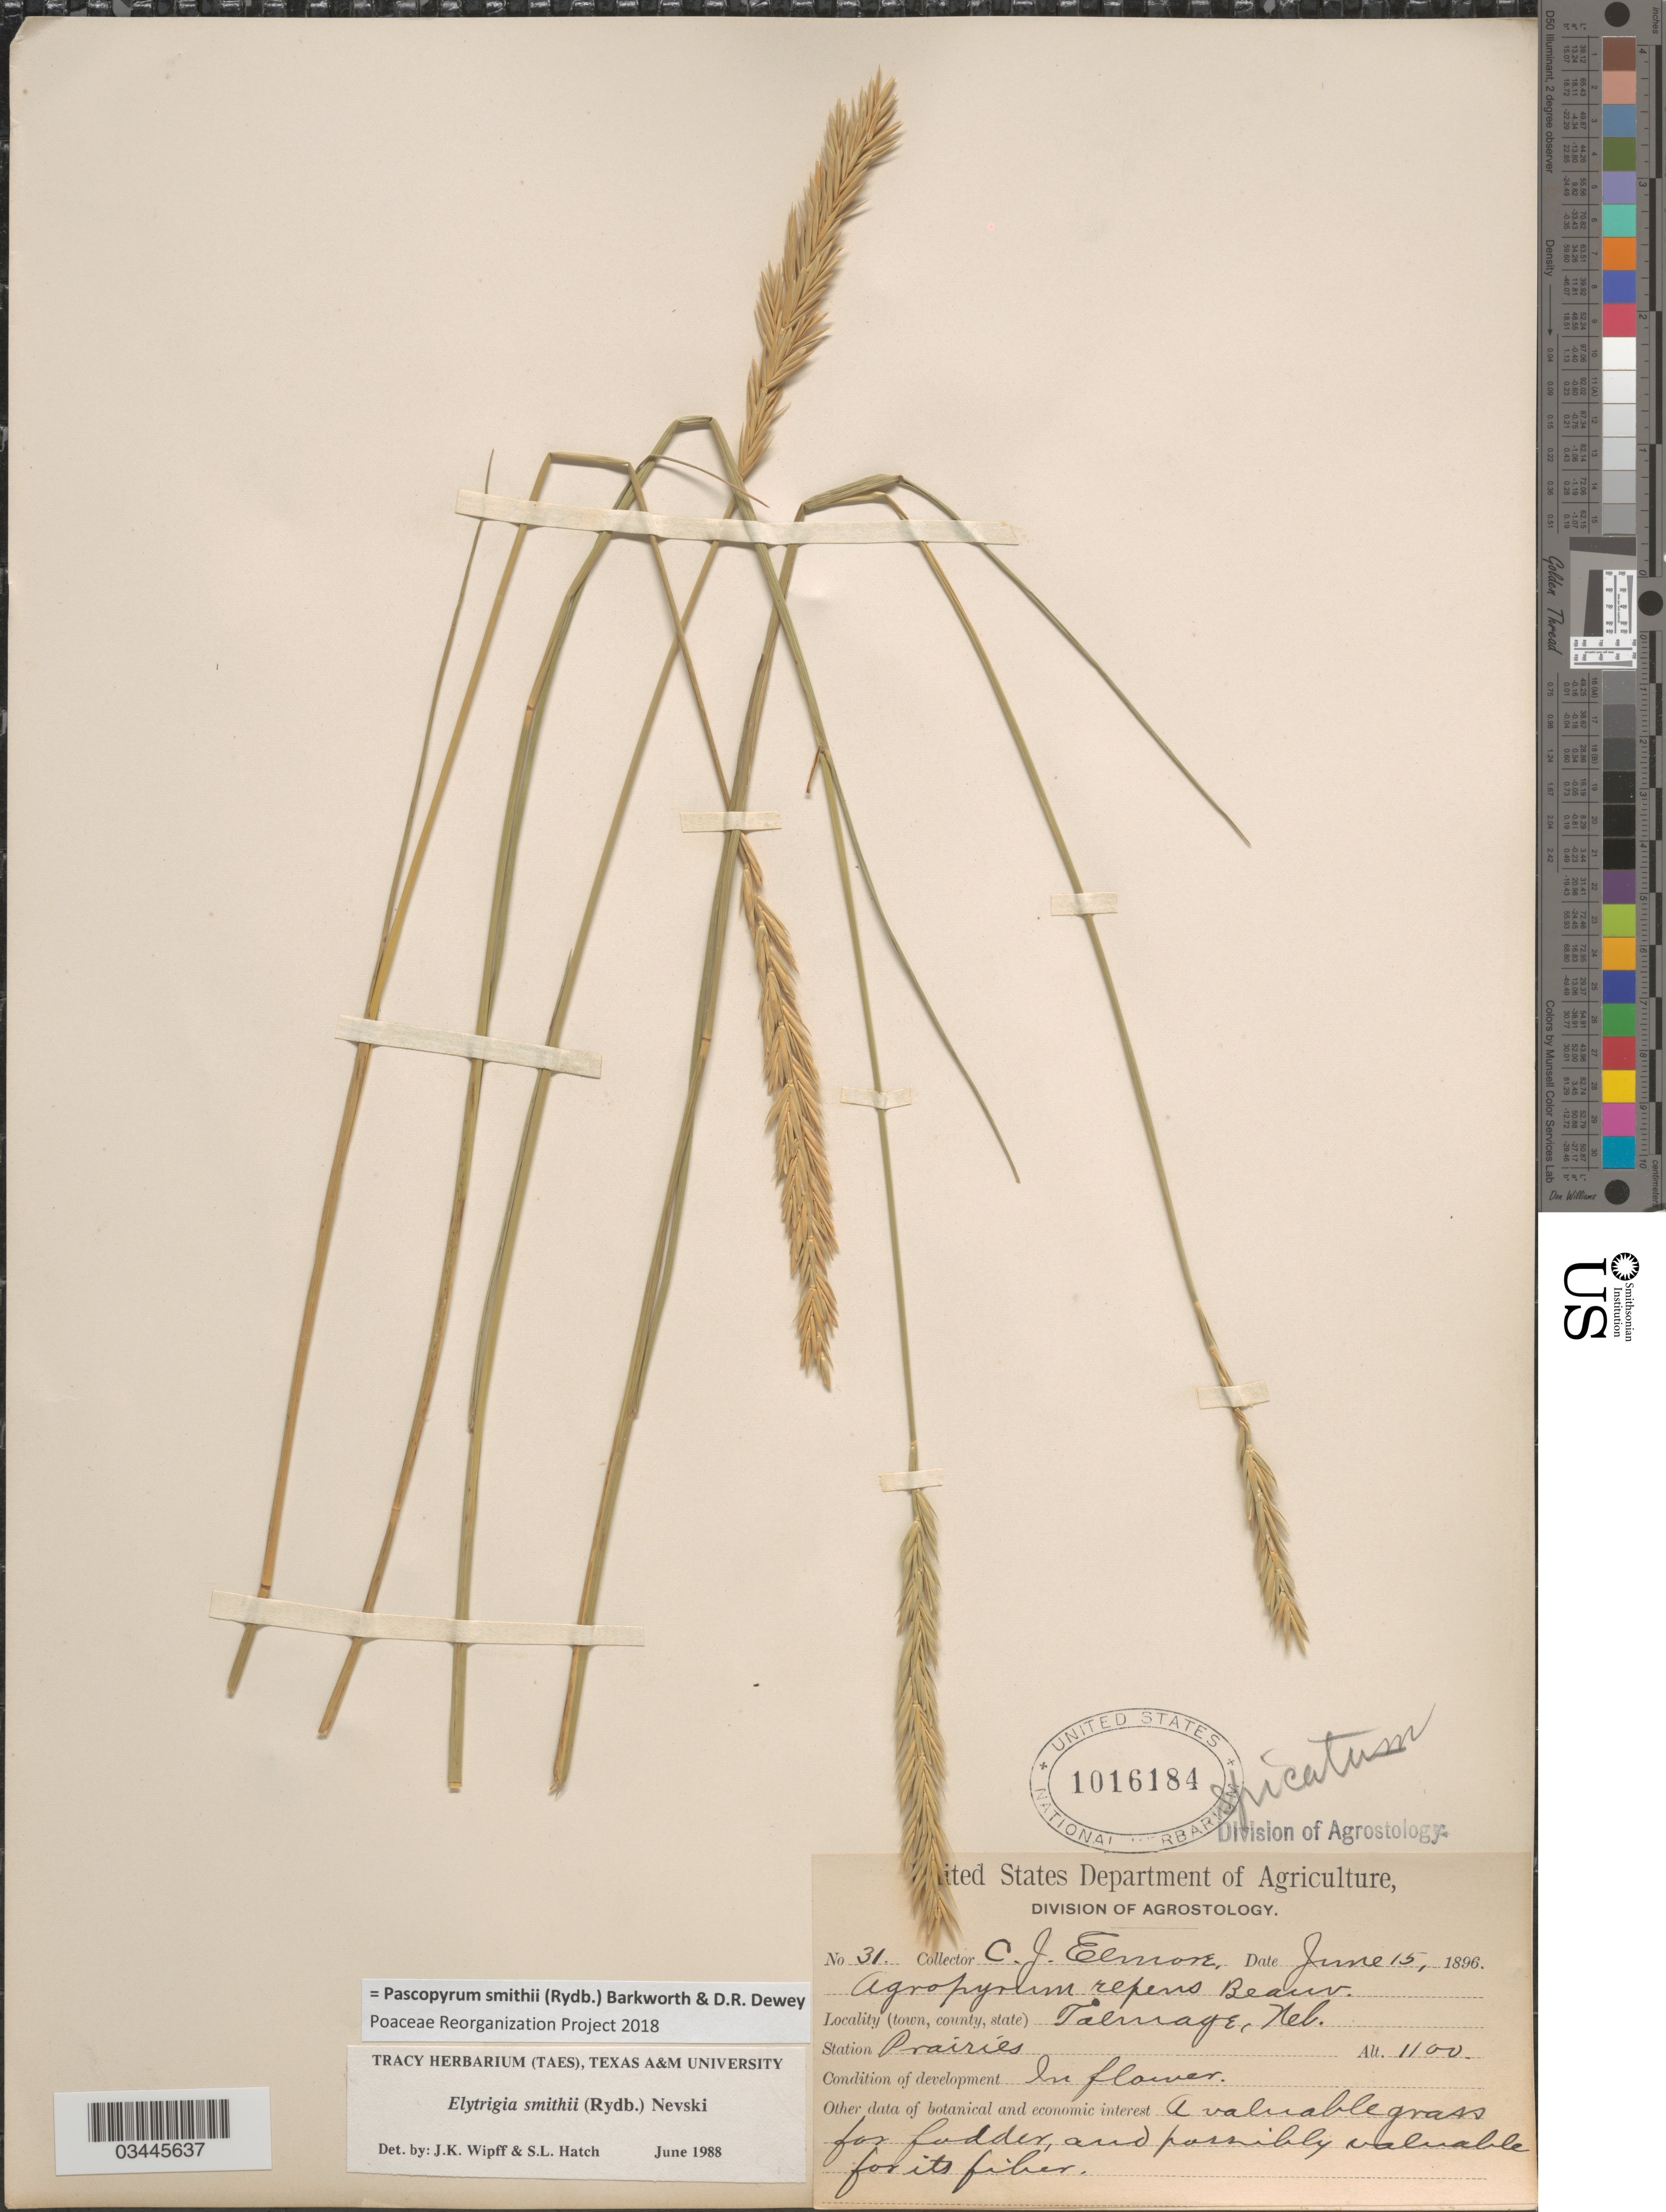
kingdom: Plantae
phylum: Tracheophyta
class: Liliopsida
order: Poales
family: Poaceae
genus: Pascopyrum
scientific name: Pascopyrum smithii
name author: (Rydb.) Barkworth & Dewey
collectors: C. Elmore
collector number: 31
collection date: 1896-06-15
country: United States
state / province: Nebraska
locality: Talmage.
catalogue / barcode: US 1016184